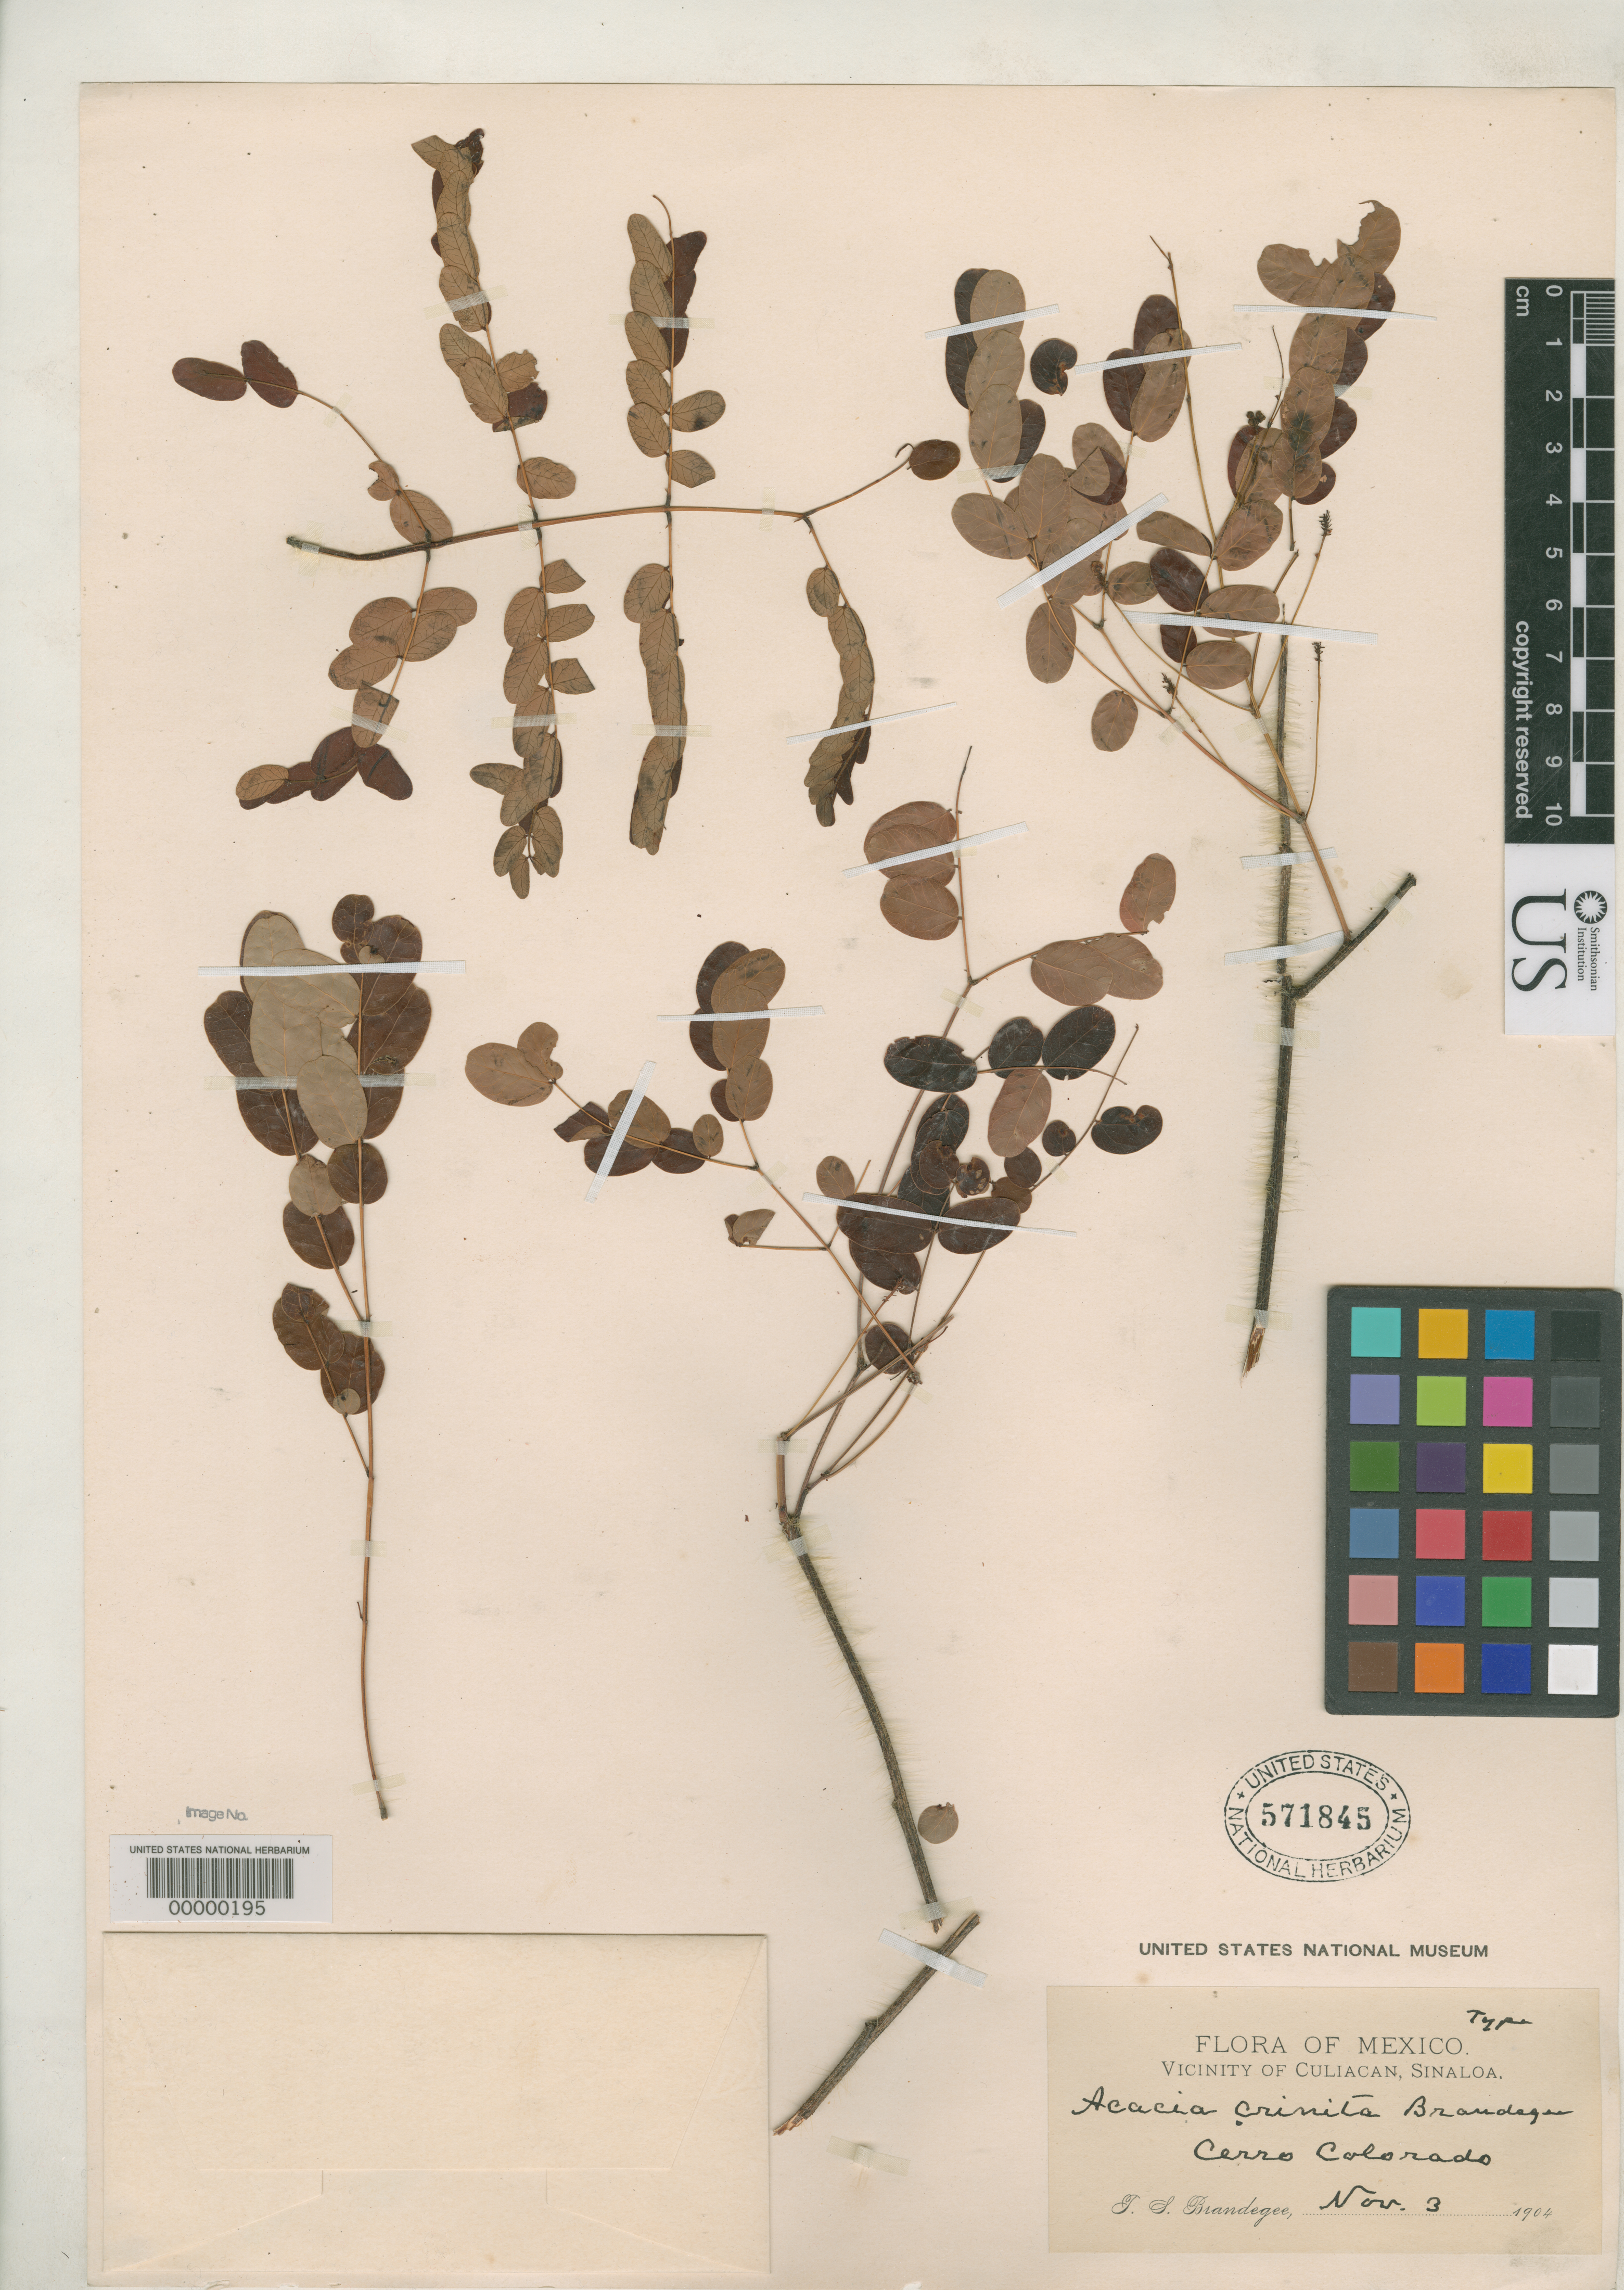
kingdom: Plantae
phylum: Tracheophyta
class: Magnoliopsida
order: Fabales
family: Fabaceae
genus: Acacia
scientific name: Acacia crinita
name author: Brandegee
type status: Type Collection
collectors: T. S. Brandegee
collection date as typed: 03 Nov 1904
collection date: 1904-11-03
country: Mexico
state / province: Sinaloa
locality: Cerro Colorado.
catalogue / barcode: US 571845